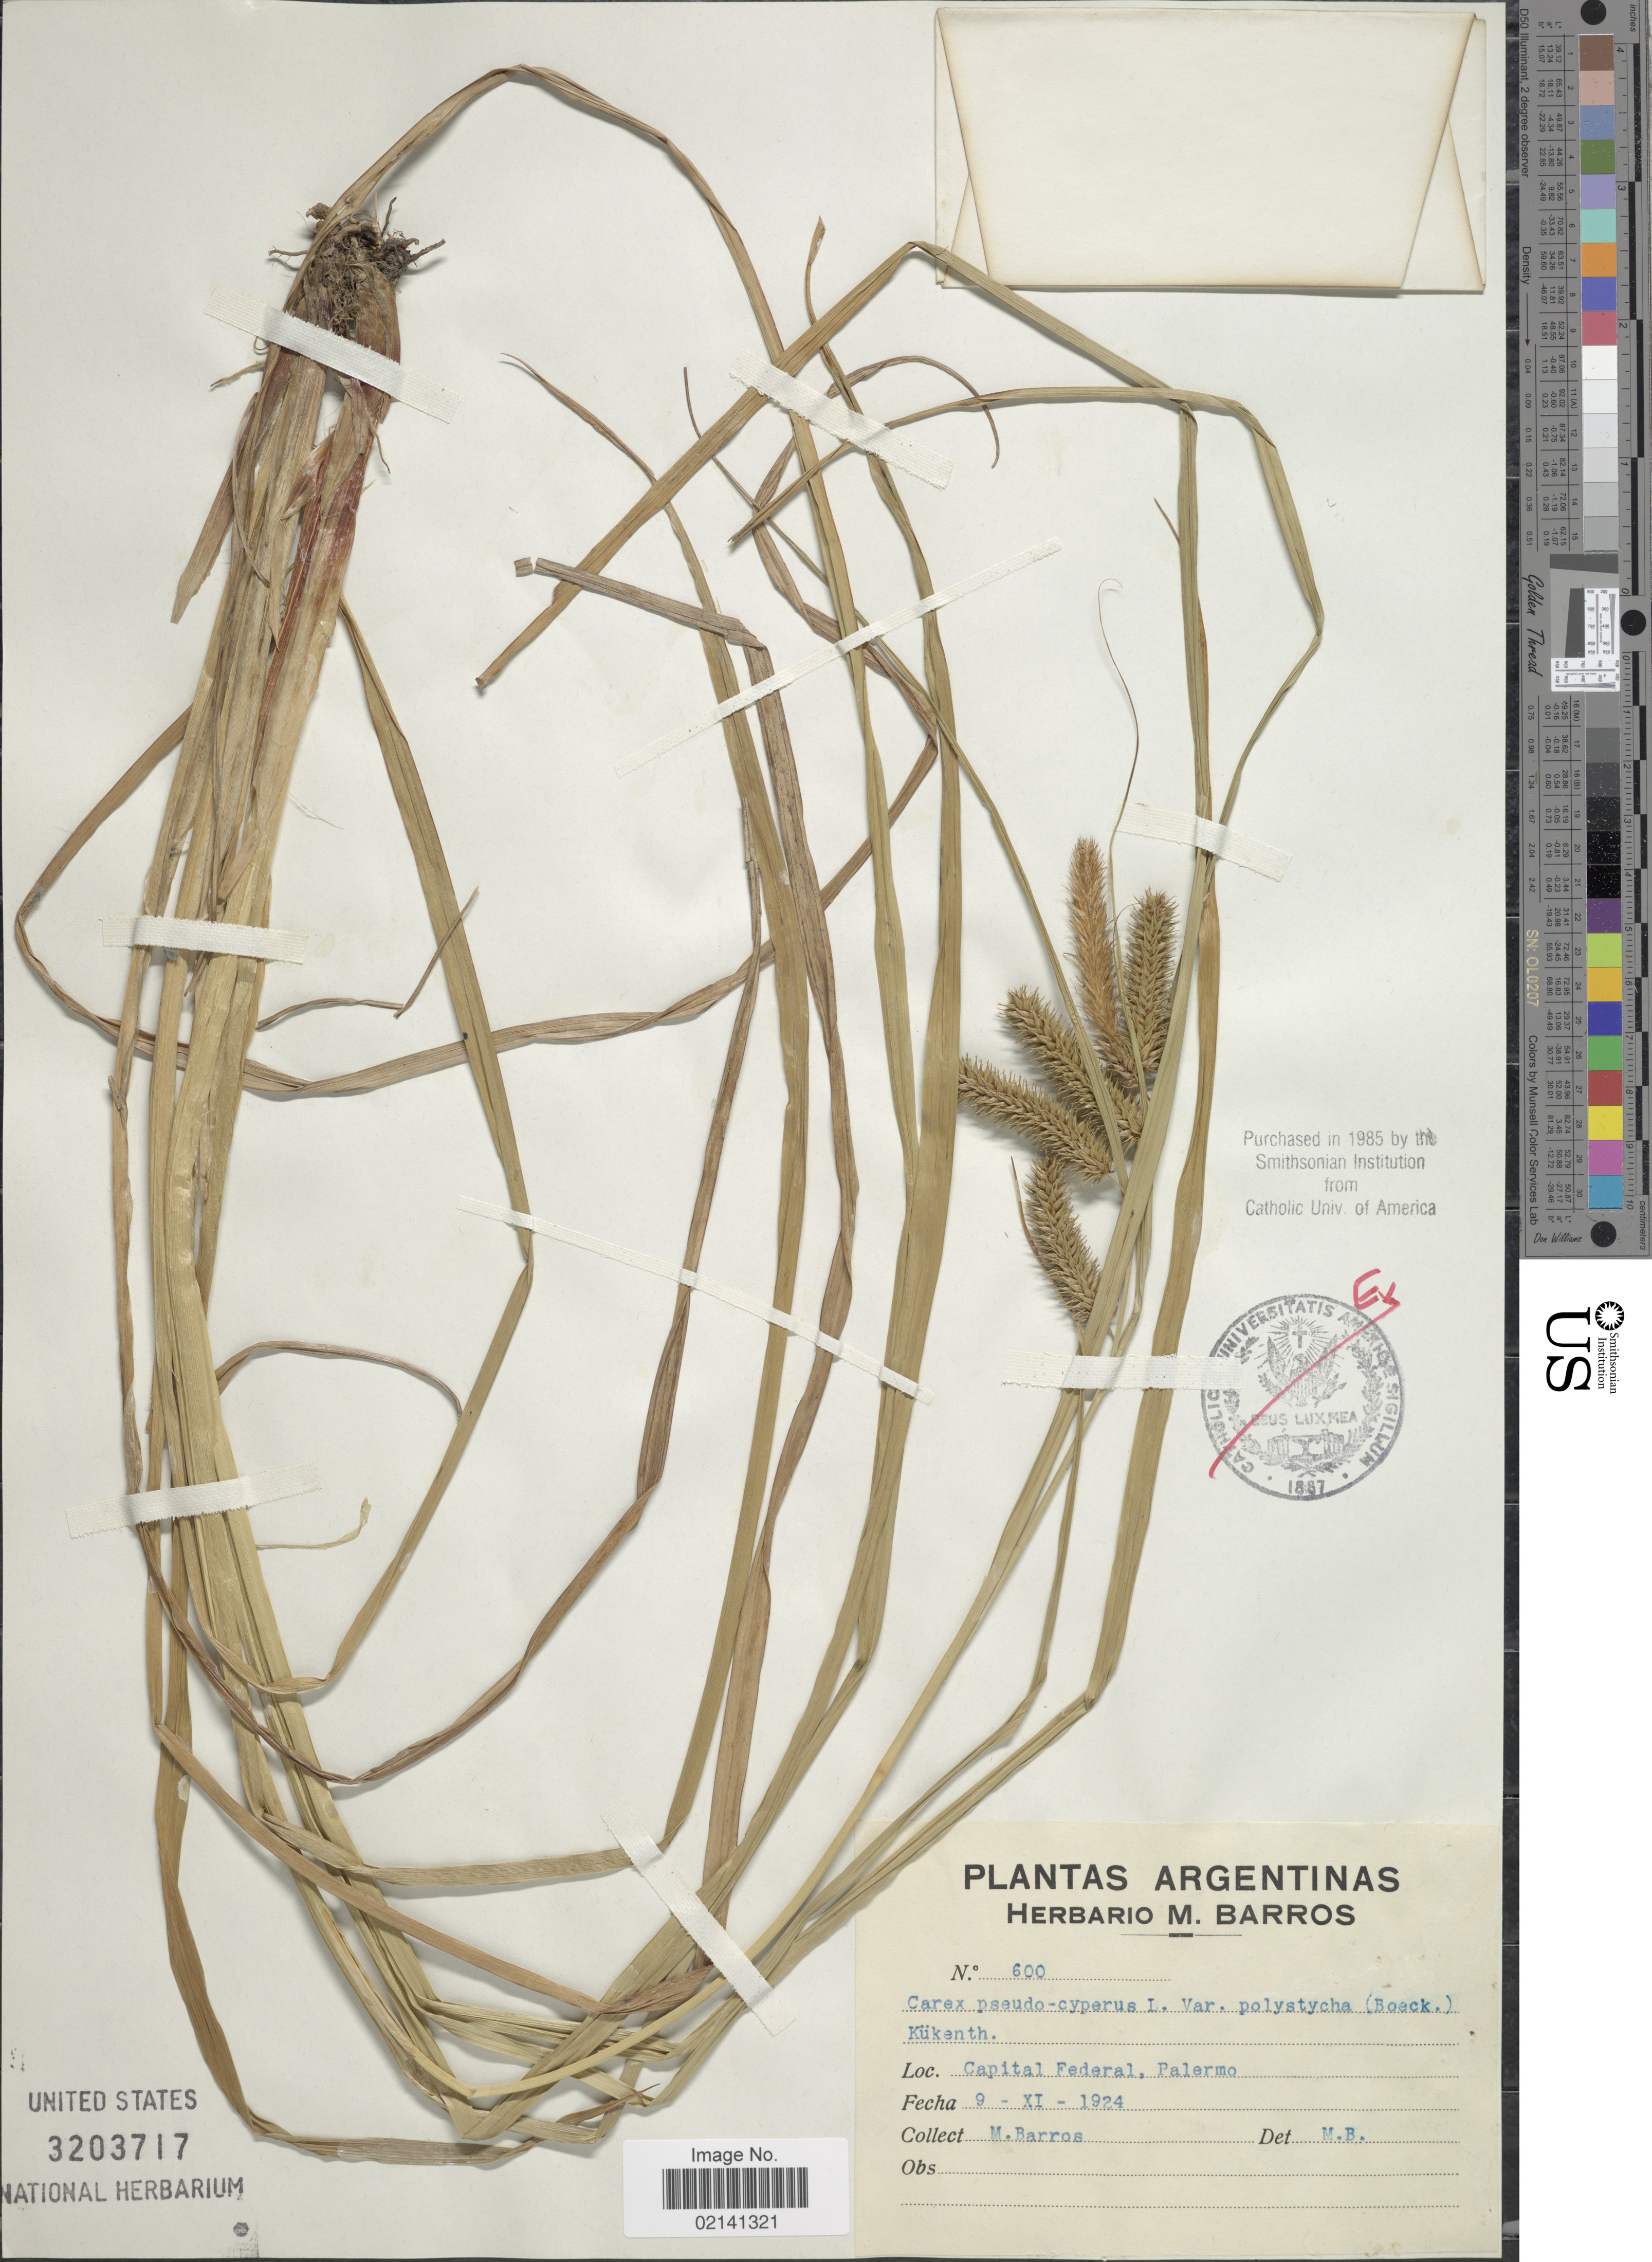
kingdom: Plantae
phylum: Tracheophyta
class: Liliopsida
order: Poales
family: Cyperaceae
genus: Carex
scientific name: Carex polysticha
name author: Boeckeler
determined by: Jimnéz-Mejias, Pedro, (UPOS), Universidad Pablo de Olavide (SPAIN)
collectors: M. Barros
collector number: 600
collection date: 1924-11-09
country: Argentina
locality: Capital Federal, Palermo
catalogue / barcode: US 3203717